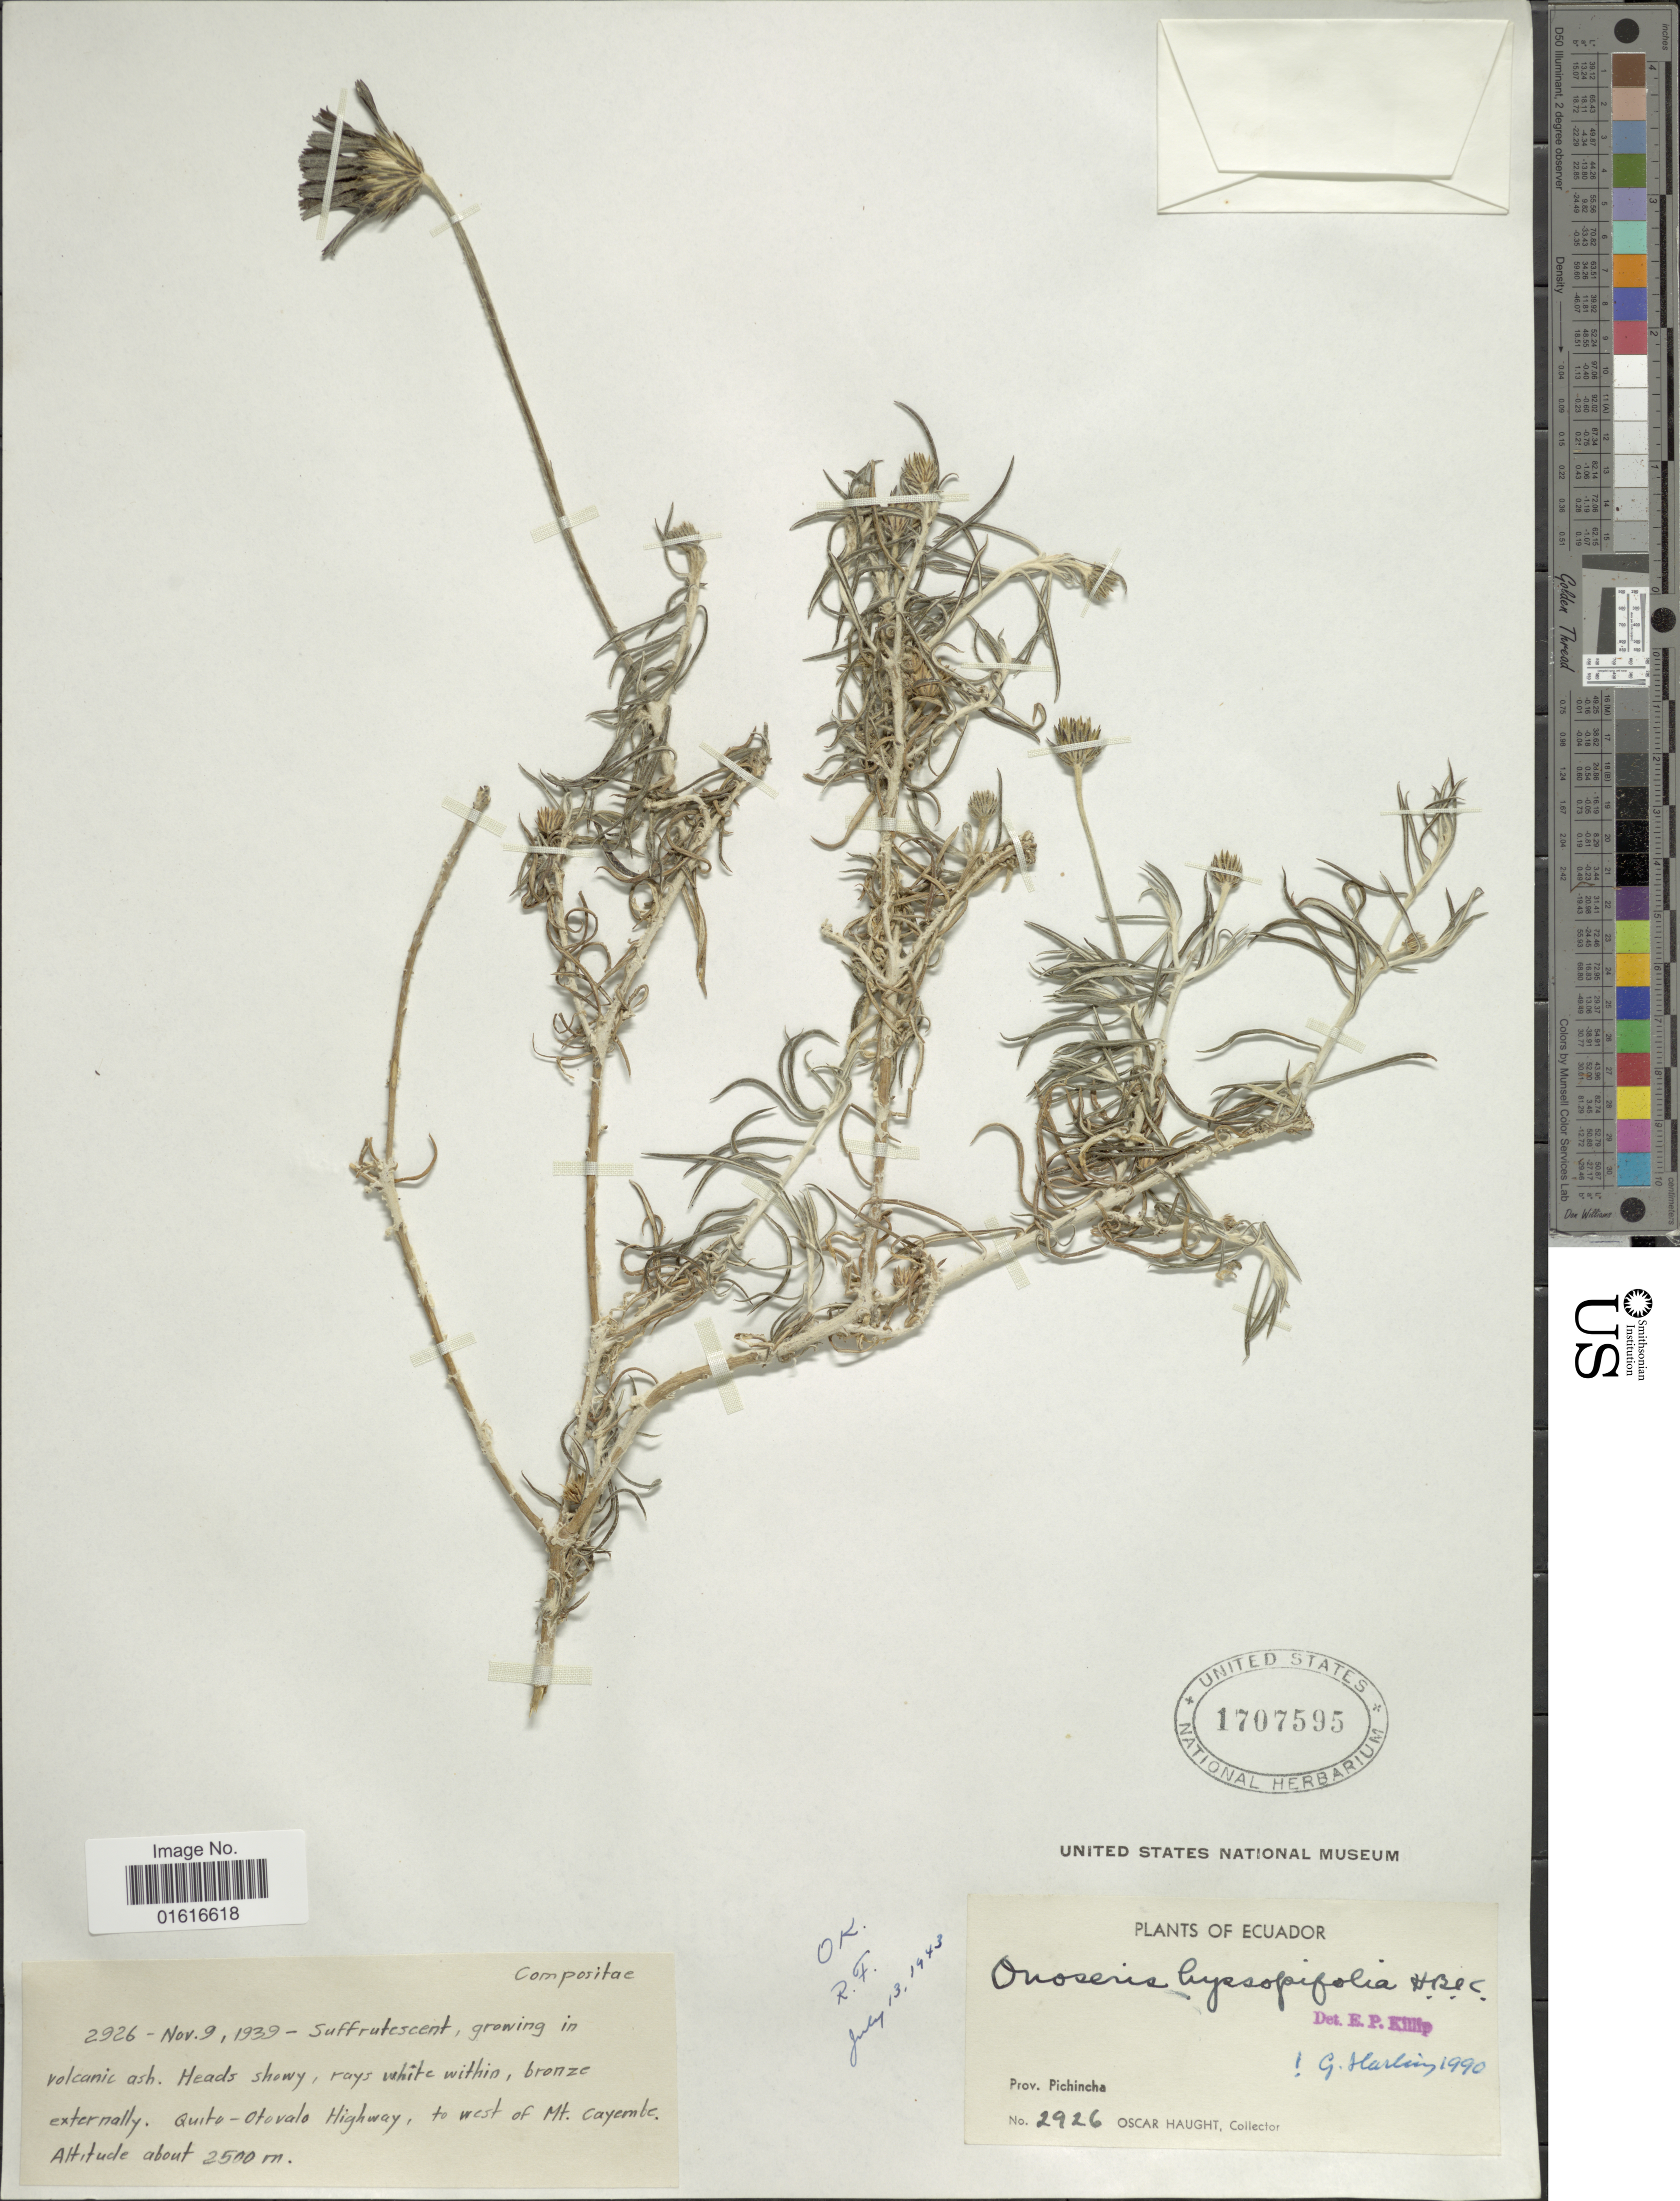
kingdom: Plantae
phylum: Tracheophyta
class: Magnoliopsida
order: Asterales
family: Asteraceae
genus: Onoseris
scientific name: Onoseris hyssopifolia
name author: Kunth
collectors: O. L. Haught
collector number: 2926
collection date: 1939-11-09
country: Ecuador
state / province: Pichincha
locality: Quito-Otovalo Highway, to west of Mt. Cayembe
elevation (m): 2500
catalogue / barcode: US 1707595